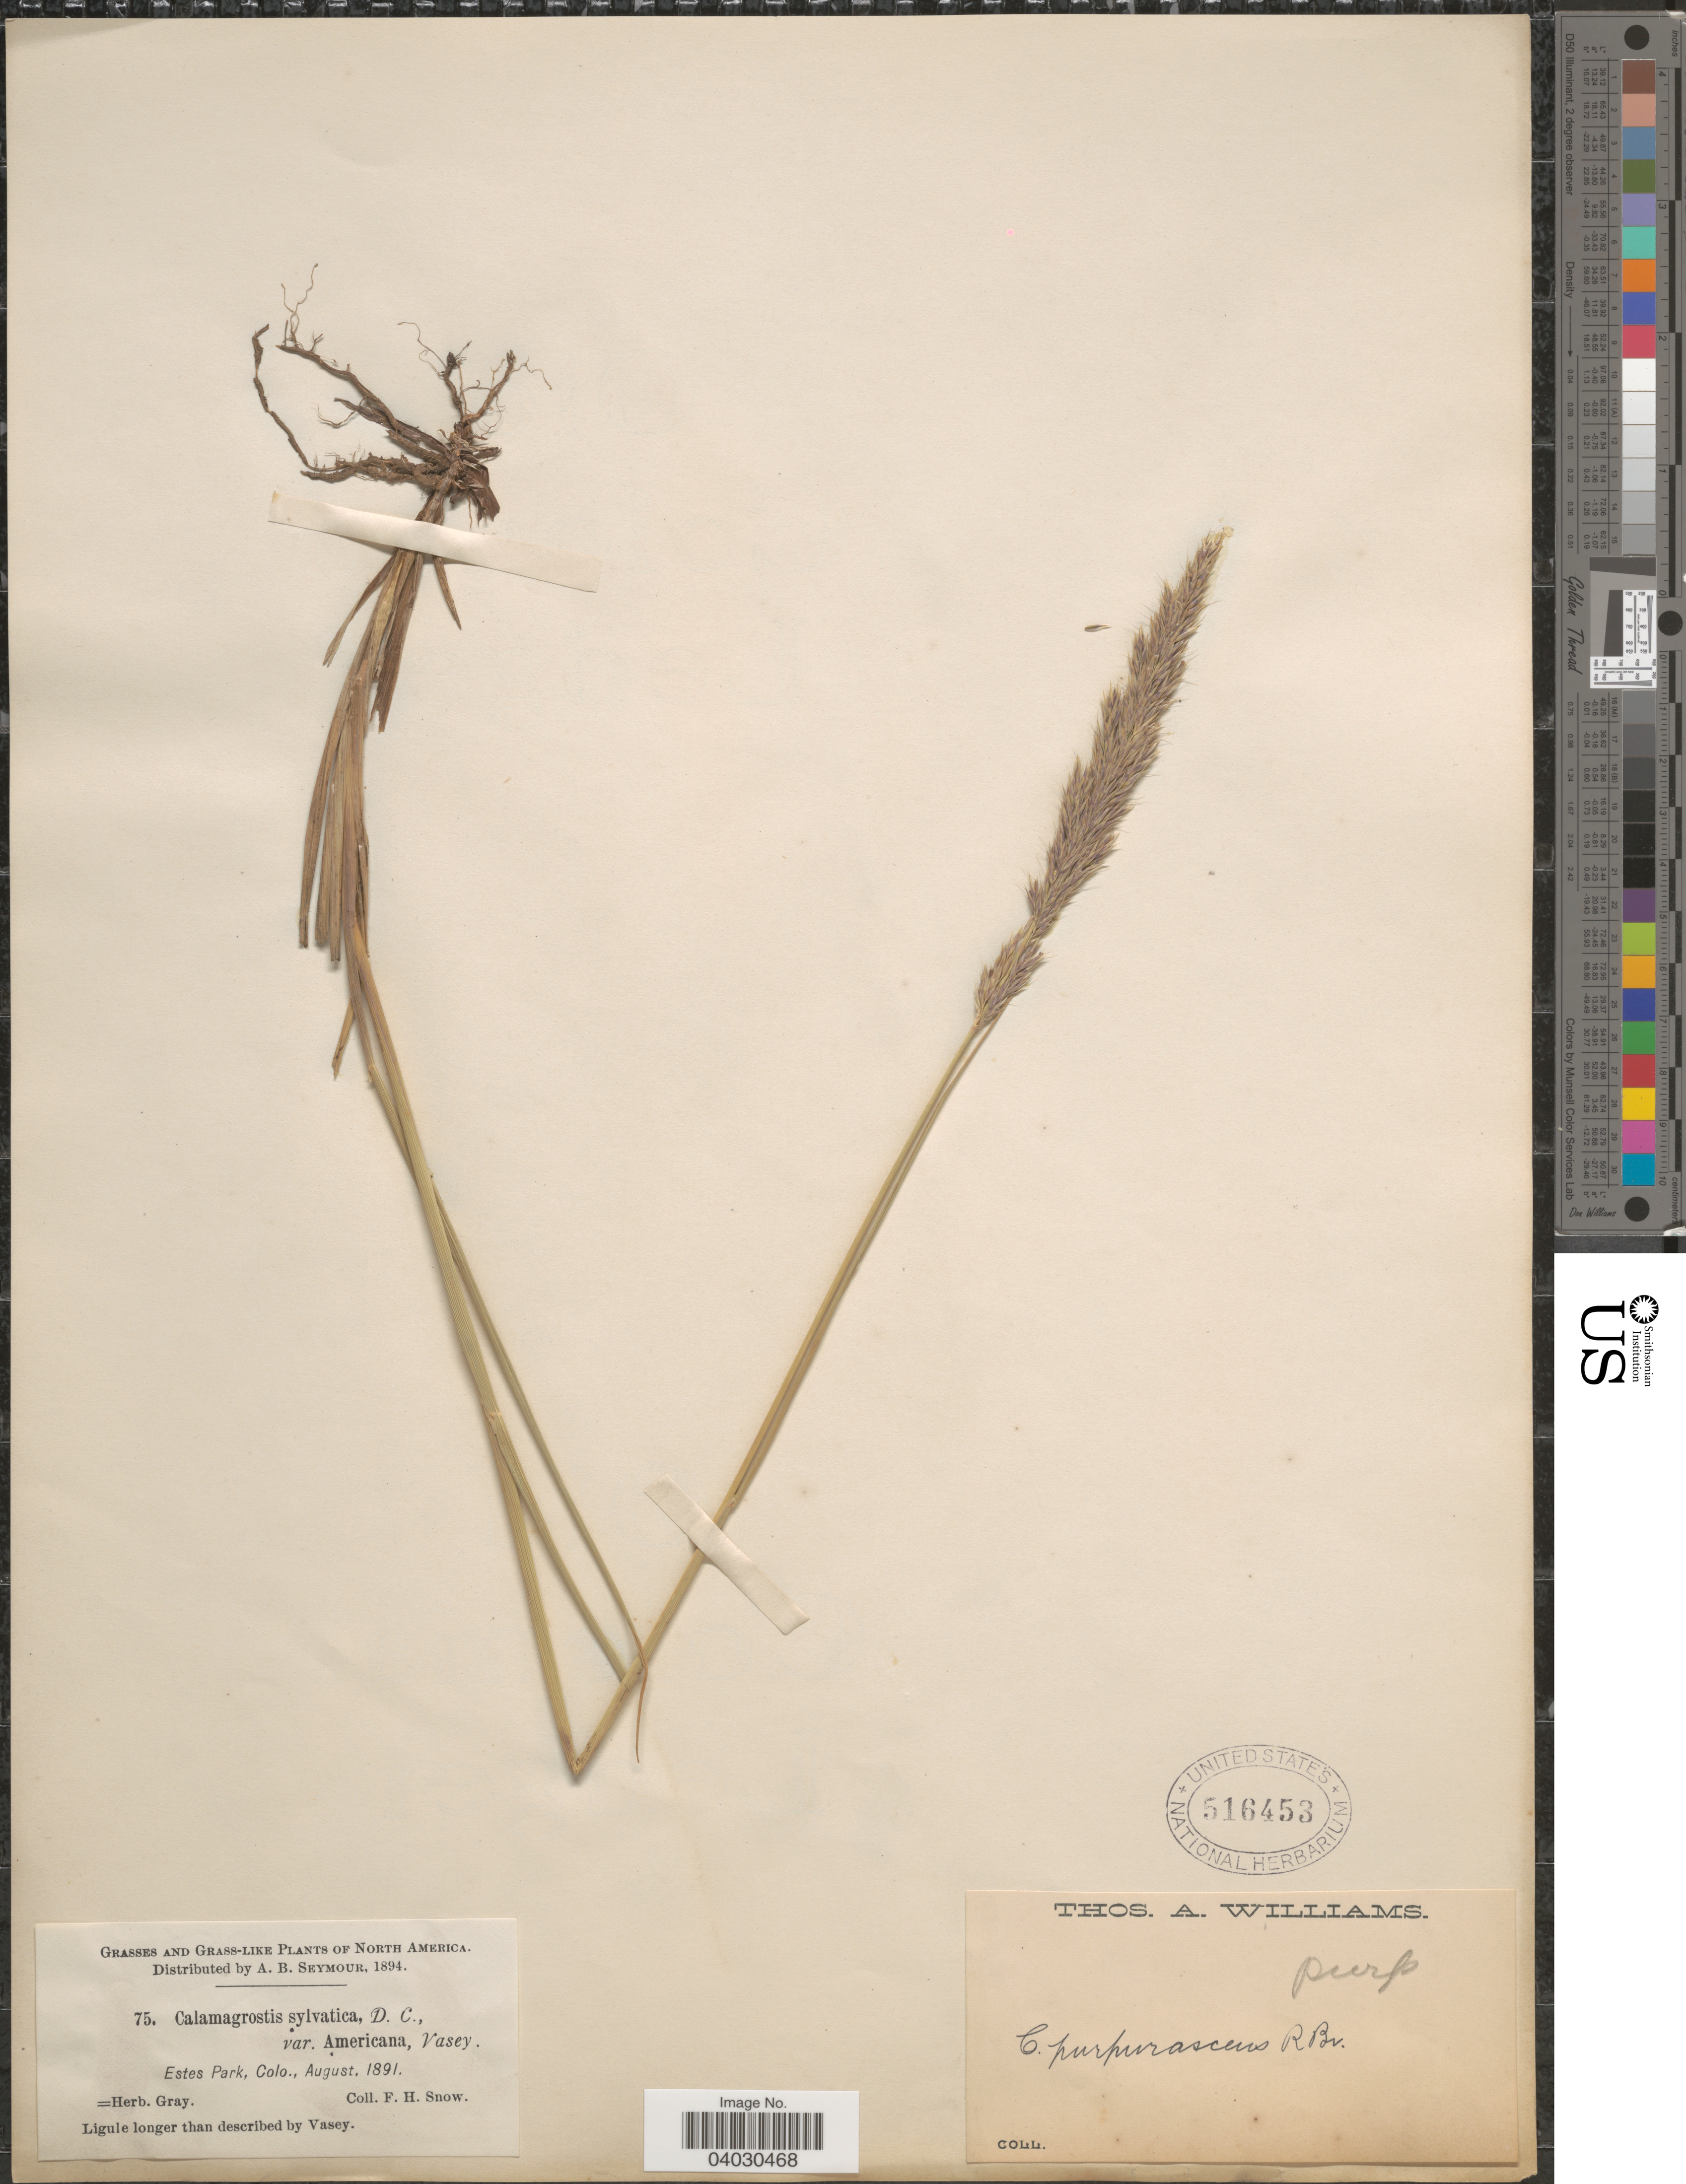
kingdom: Plantae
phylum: Tracheophyta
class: Liliopsida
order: Poales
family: Poaceae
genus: Calamagrostis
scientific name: Calamagrostis purpurascens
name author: R. Br.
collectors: F. H. Snow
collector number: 75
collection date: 1891-08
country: United States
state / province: Colorado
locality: Estes Park.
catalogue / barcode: US 516453